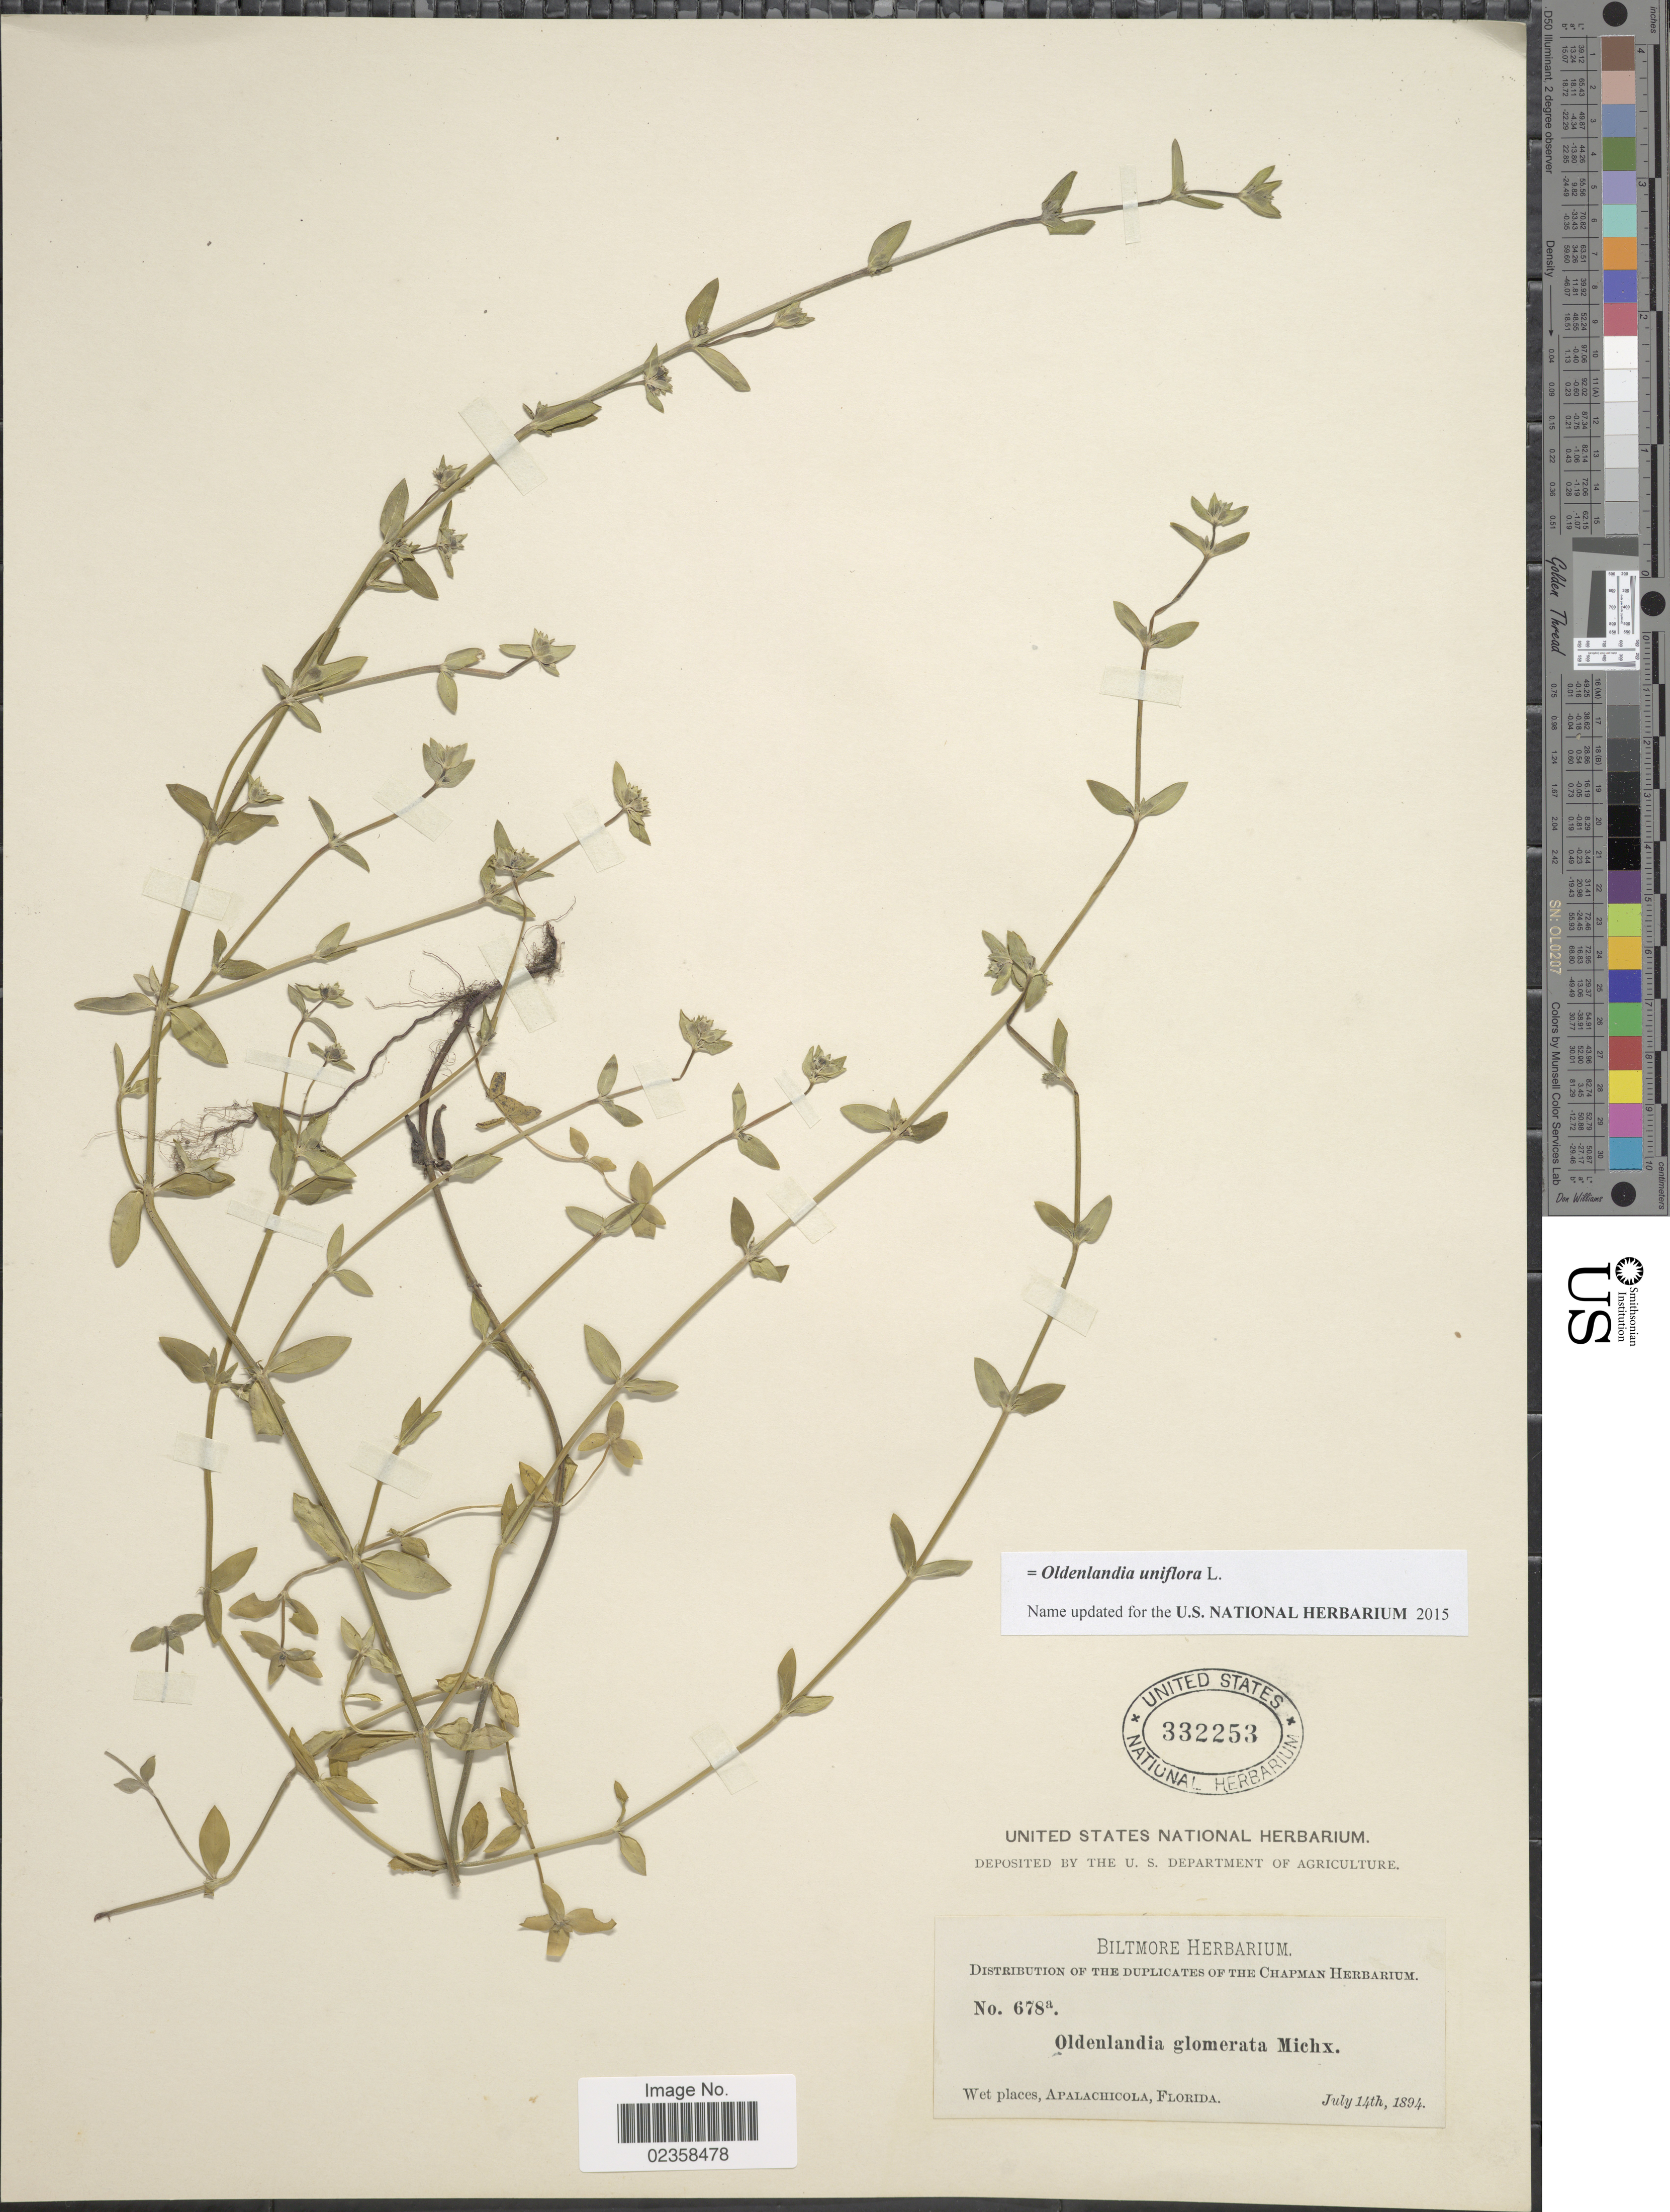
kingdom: Plantae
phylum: Tracheophyta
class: Magnoliopsida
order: Gentianales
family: Rubiaceae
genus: Oldenlandia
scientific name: Oldenlandia uniflora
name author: L.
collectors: ex herb. Biltmore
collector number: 678a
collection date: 1894-07-14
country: United States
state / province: Florida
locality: Wet places, Apalachicola, Florida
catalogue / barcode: US 332253